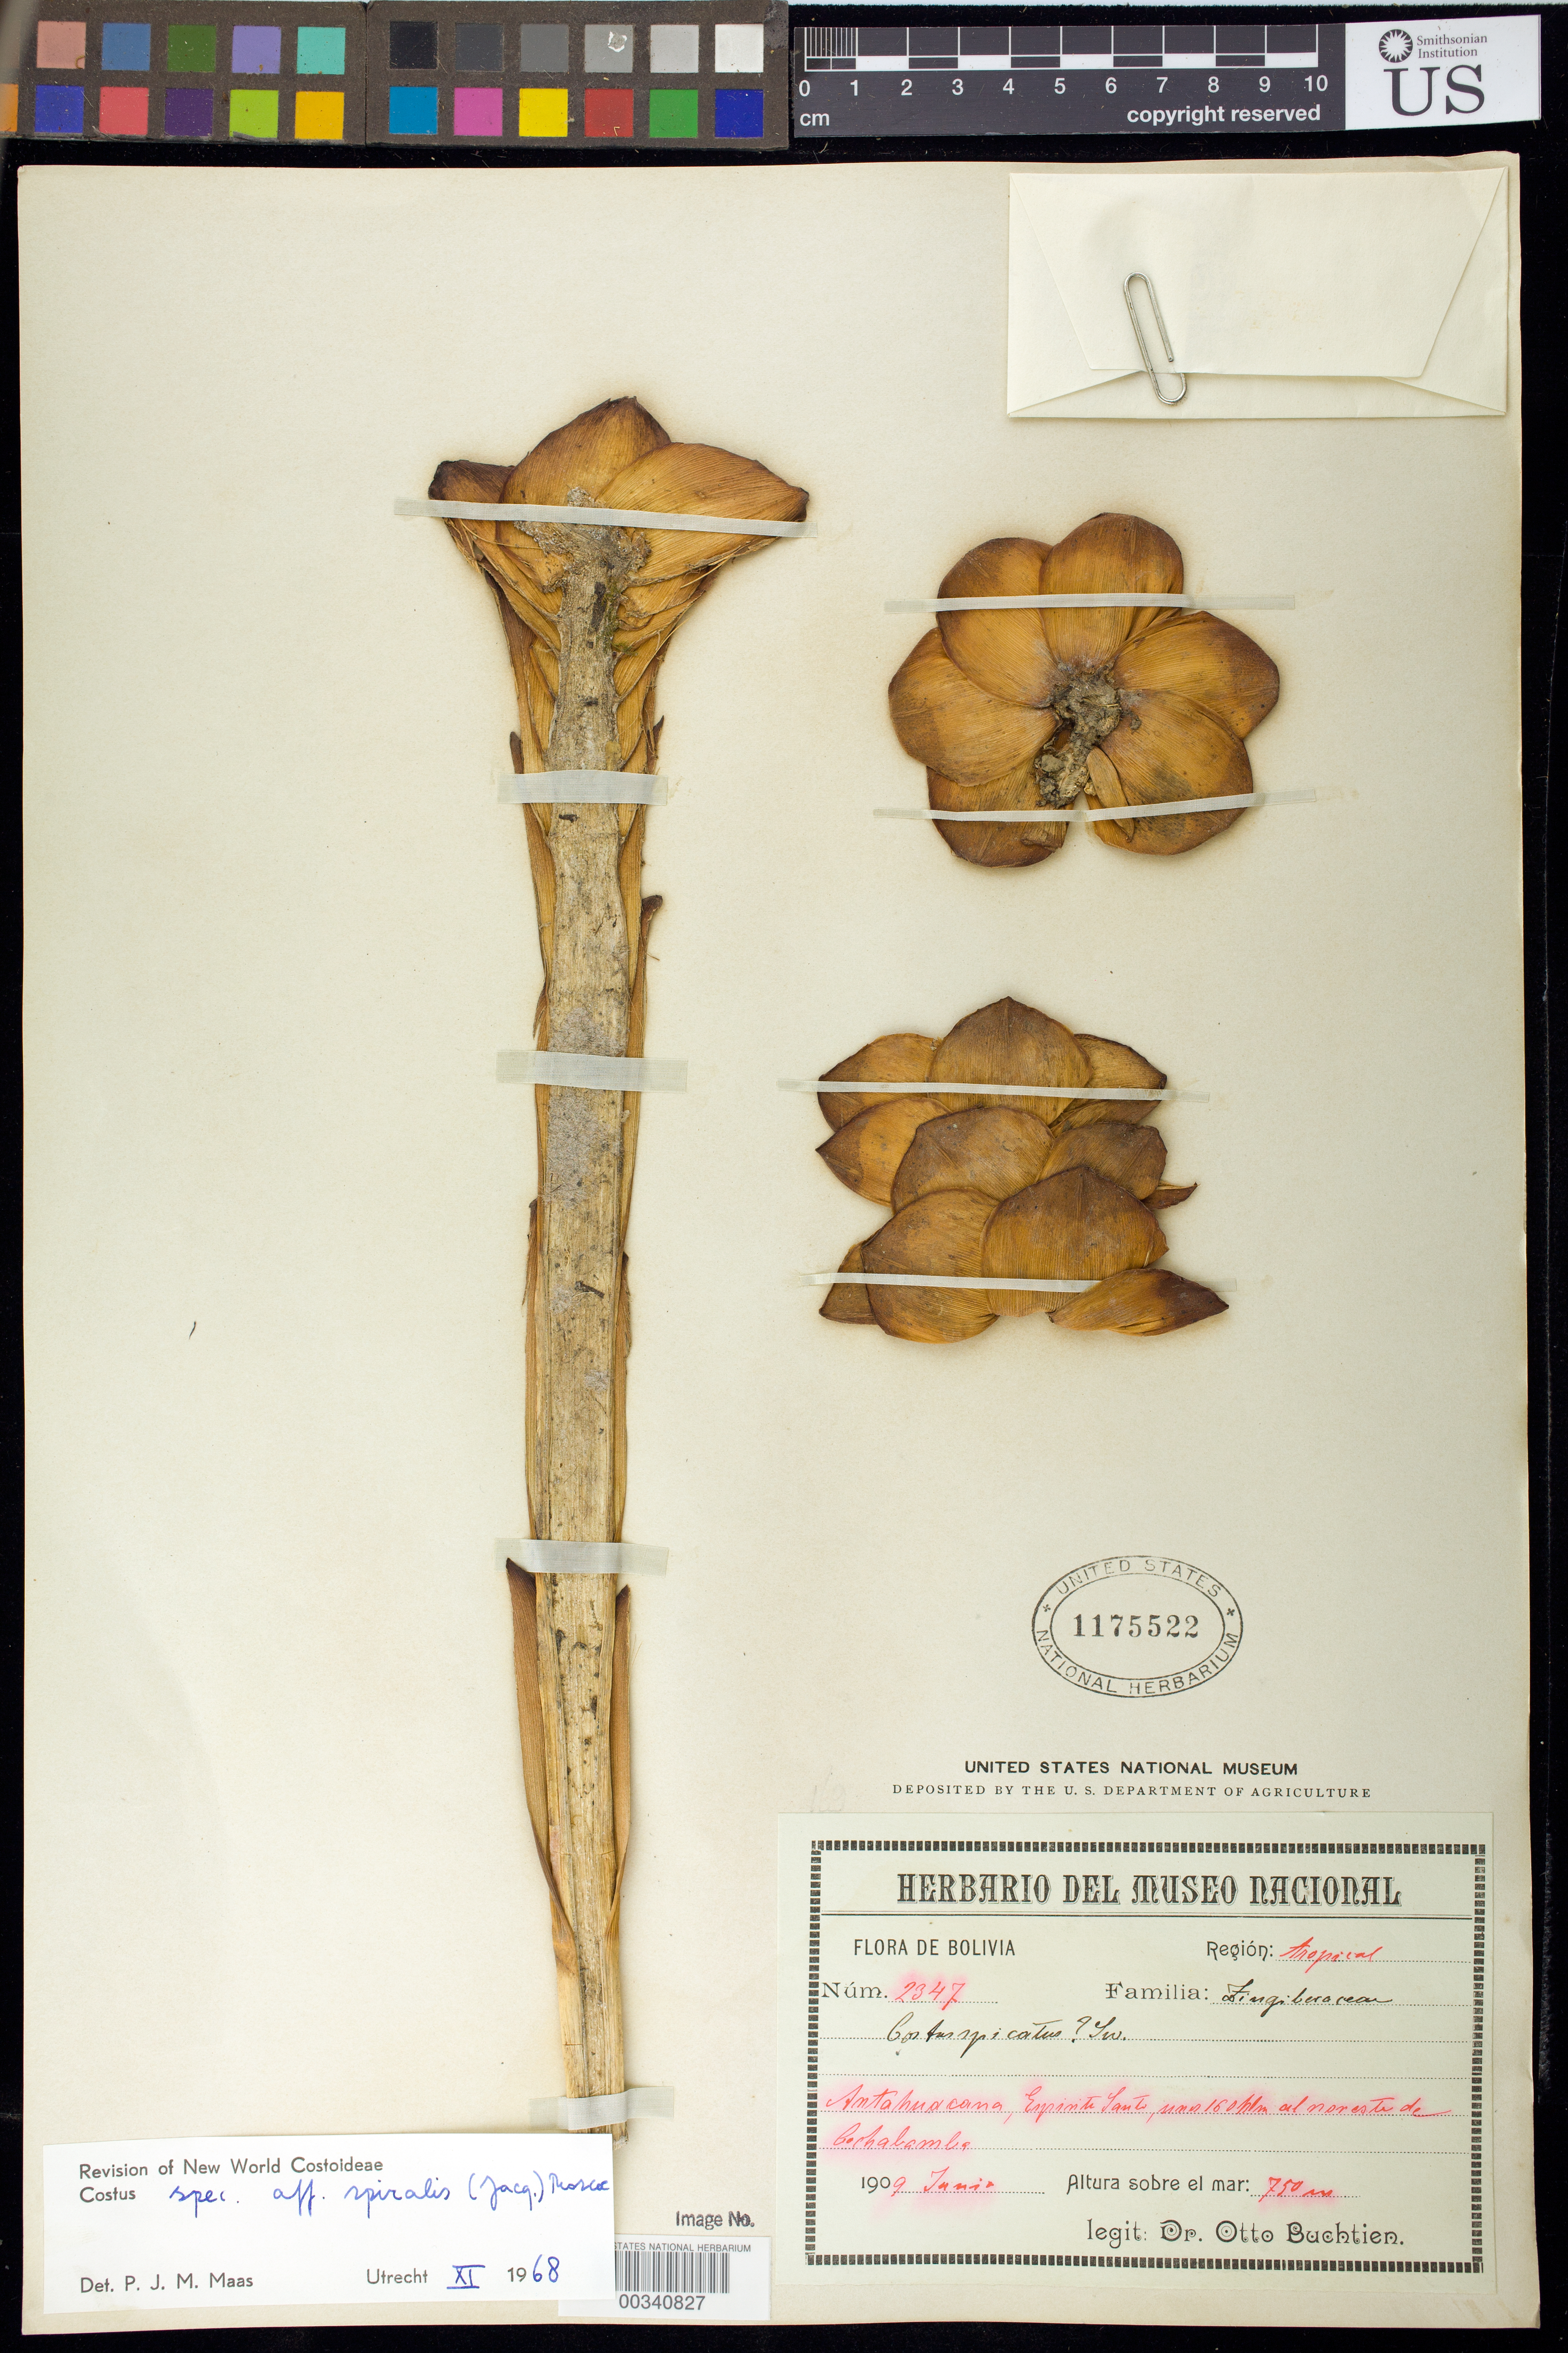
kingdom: Plantae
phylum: Tracheophyta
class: Liliopsida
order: Zingiberales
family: Costaceae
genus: Costus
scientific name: Costus spiralis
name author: (Jacq.) Roscoe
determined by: Maas, Paul J. M.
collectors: O. Buchtien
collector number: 2347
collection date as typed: Jun 1909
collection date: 1909-06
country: Bolivia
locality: Antahuacana, espirito Santo, unos 160 km al noreste de Cochabamba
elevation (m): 750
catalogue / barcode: US 1175522